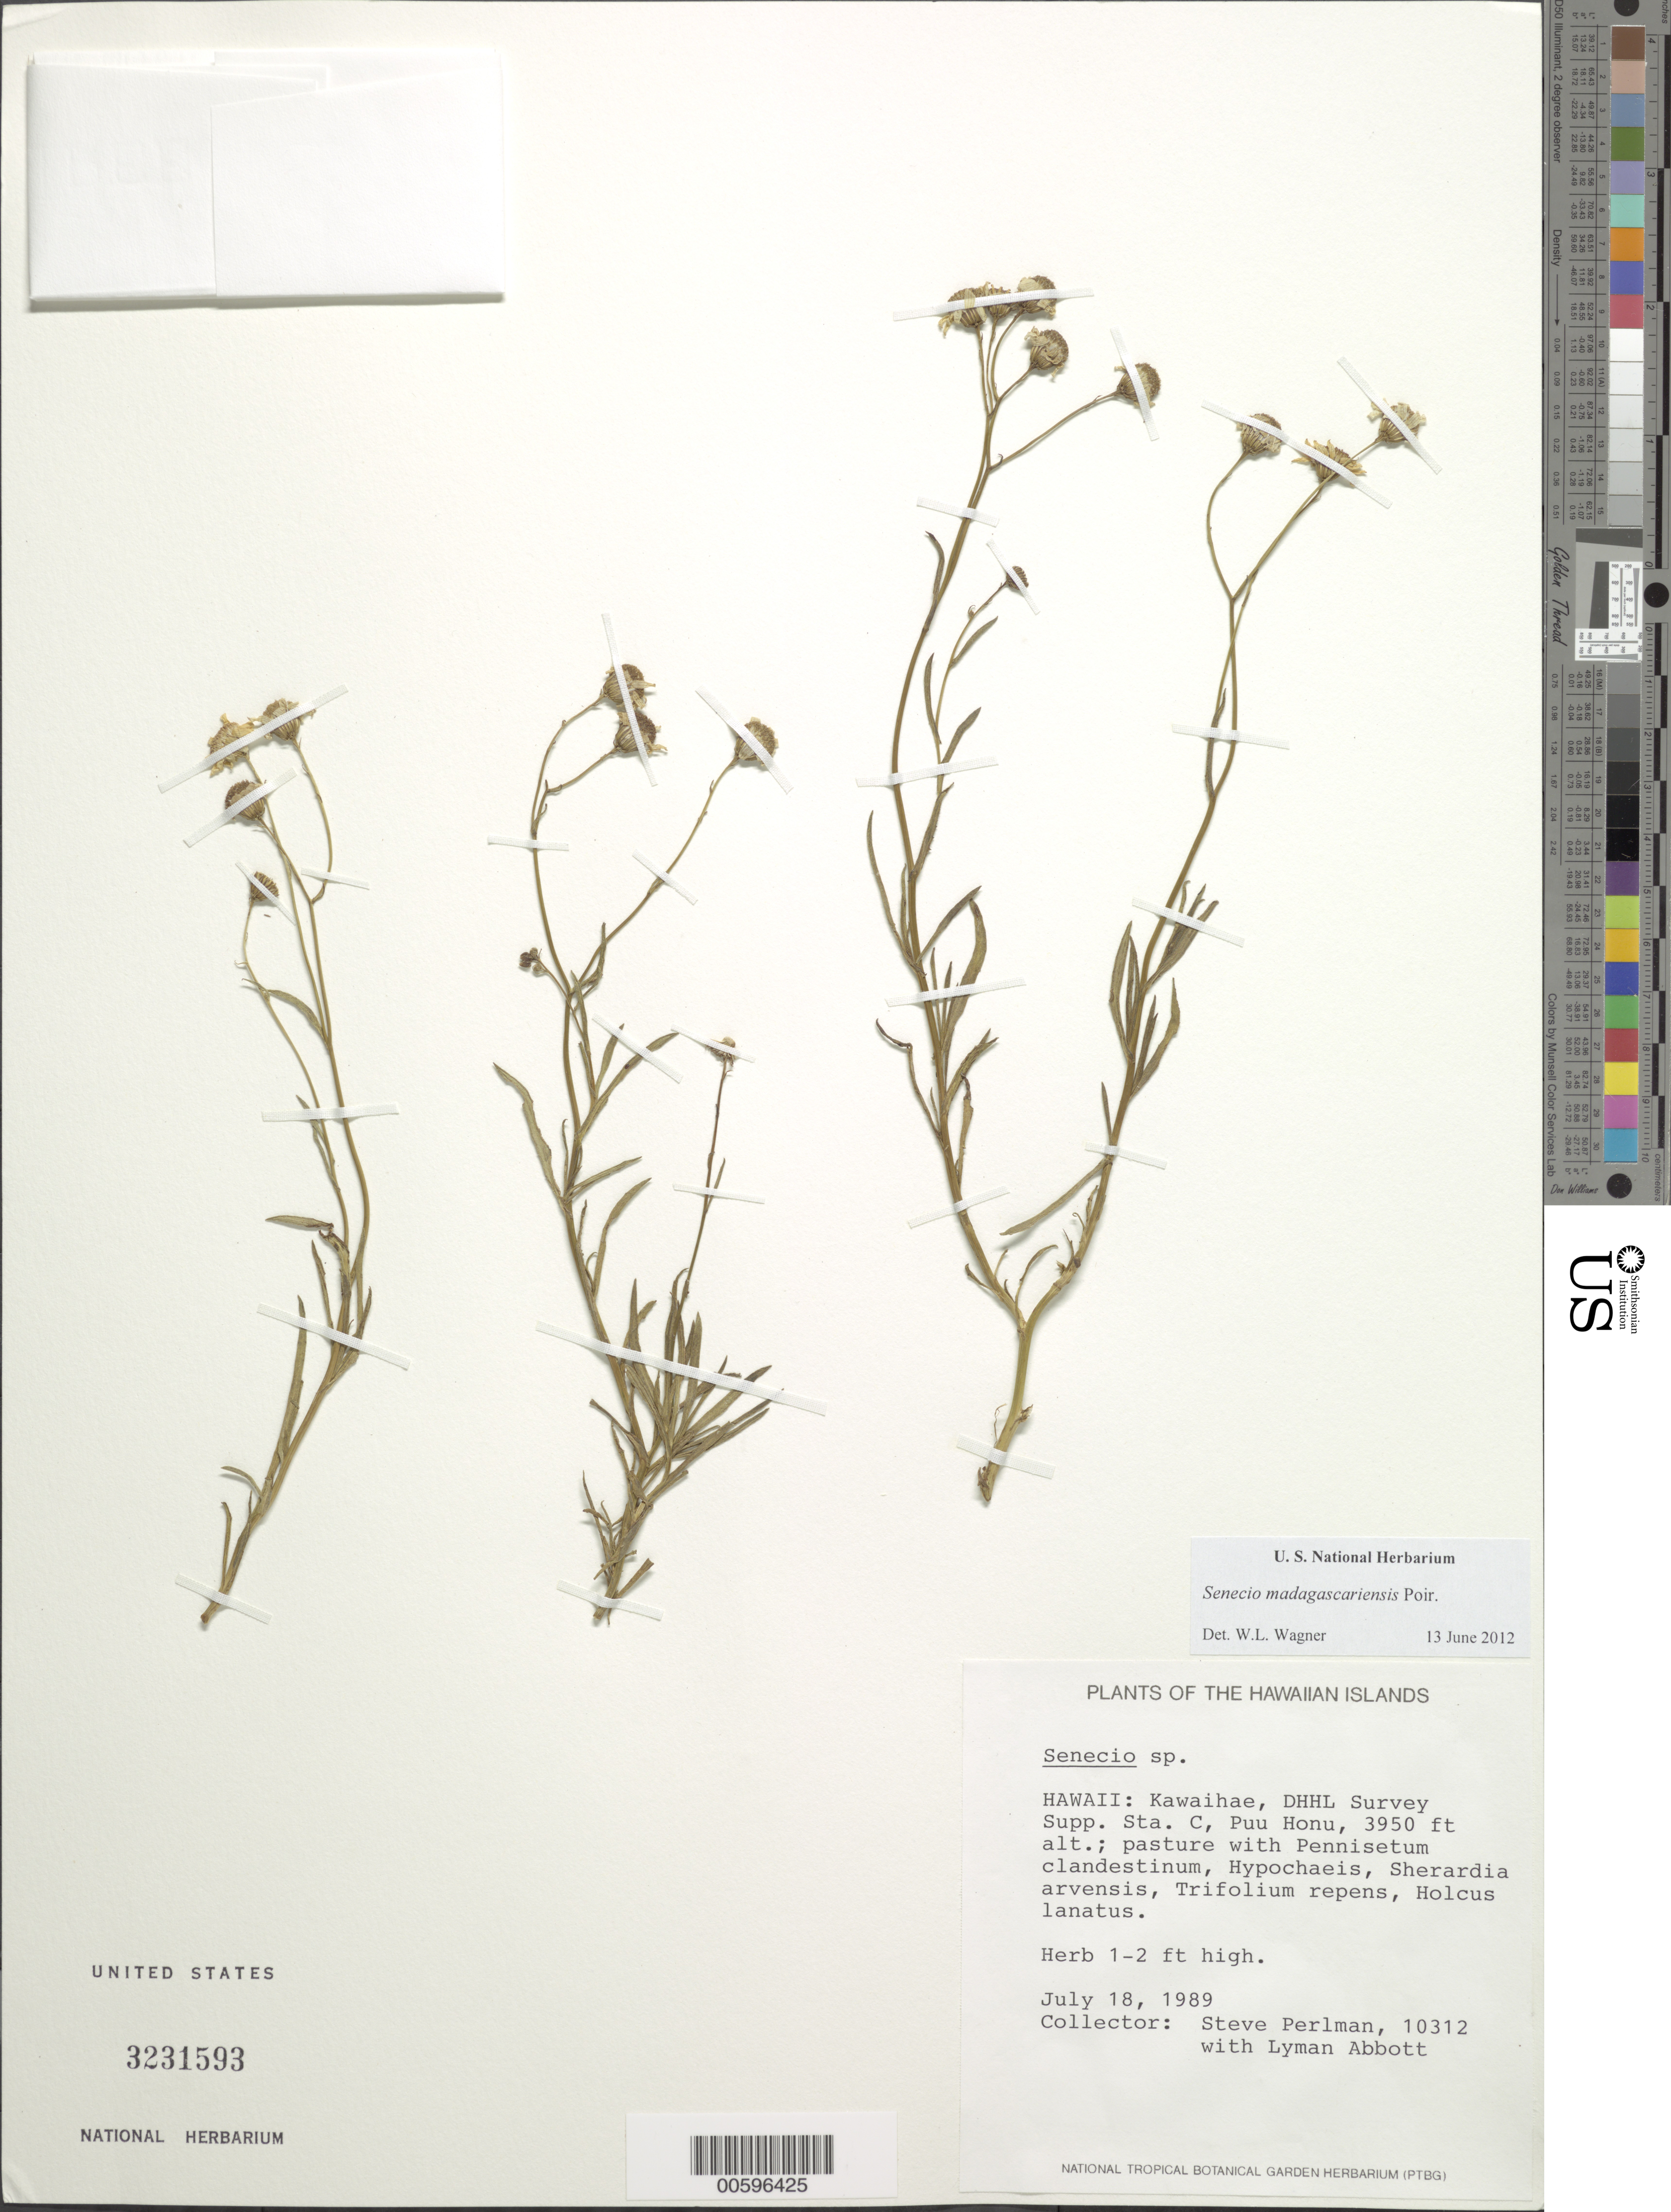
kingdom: Plantae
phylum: Tracheophyta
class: Magnoliopsida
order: Asterales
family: Asteraceae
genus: Senecio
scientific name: Senecio madagascariensis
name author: Poir.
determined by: Wagner, W. L., (BOT), Smithsonian Institution - National Museum of Natural History (UNITED STATES)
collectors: S. P. Perlman & L. Abbott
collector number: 10312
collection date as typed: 18 Jul 1989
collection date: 1989-07-18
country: United States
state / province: Hawaii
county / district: Hawaii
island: Hawaii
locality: Kawaihae, DHHL Survey Supp. Sta. C, Puu Honu.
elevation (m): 1204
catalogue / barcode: US 3231593